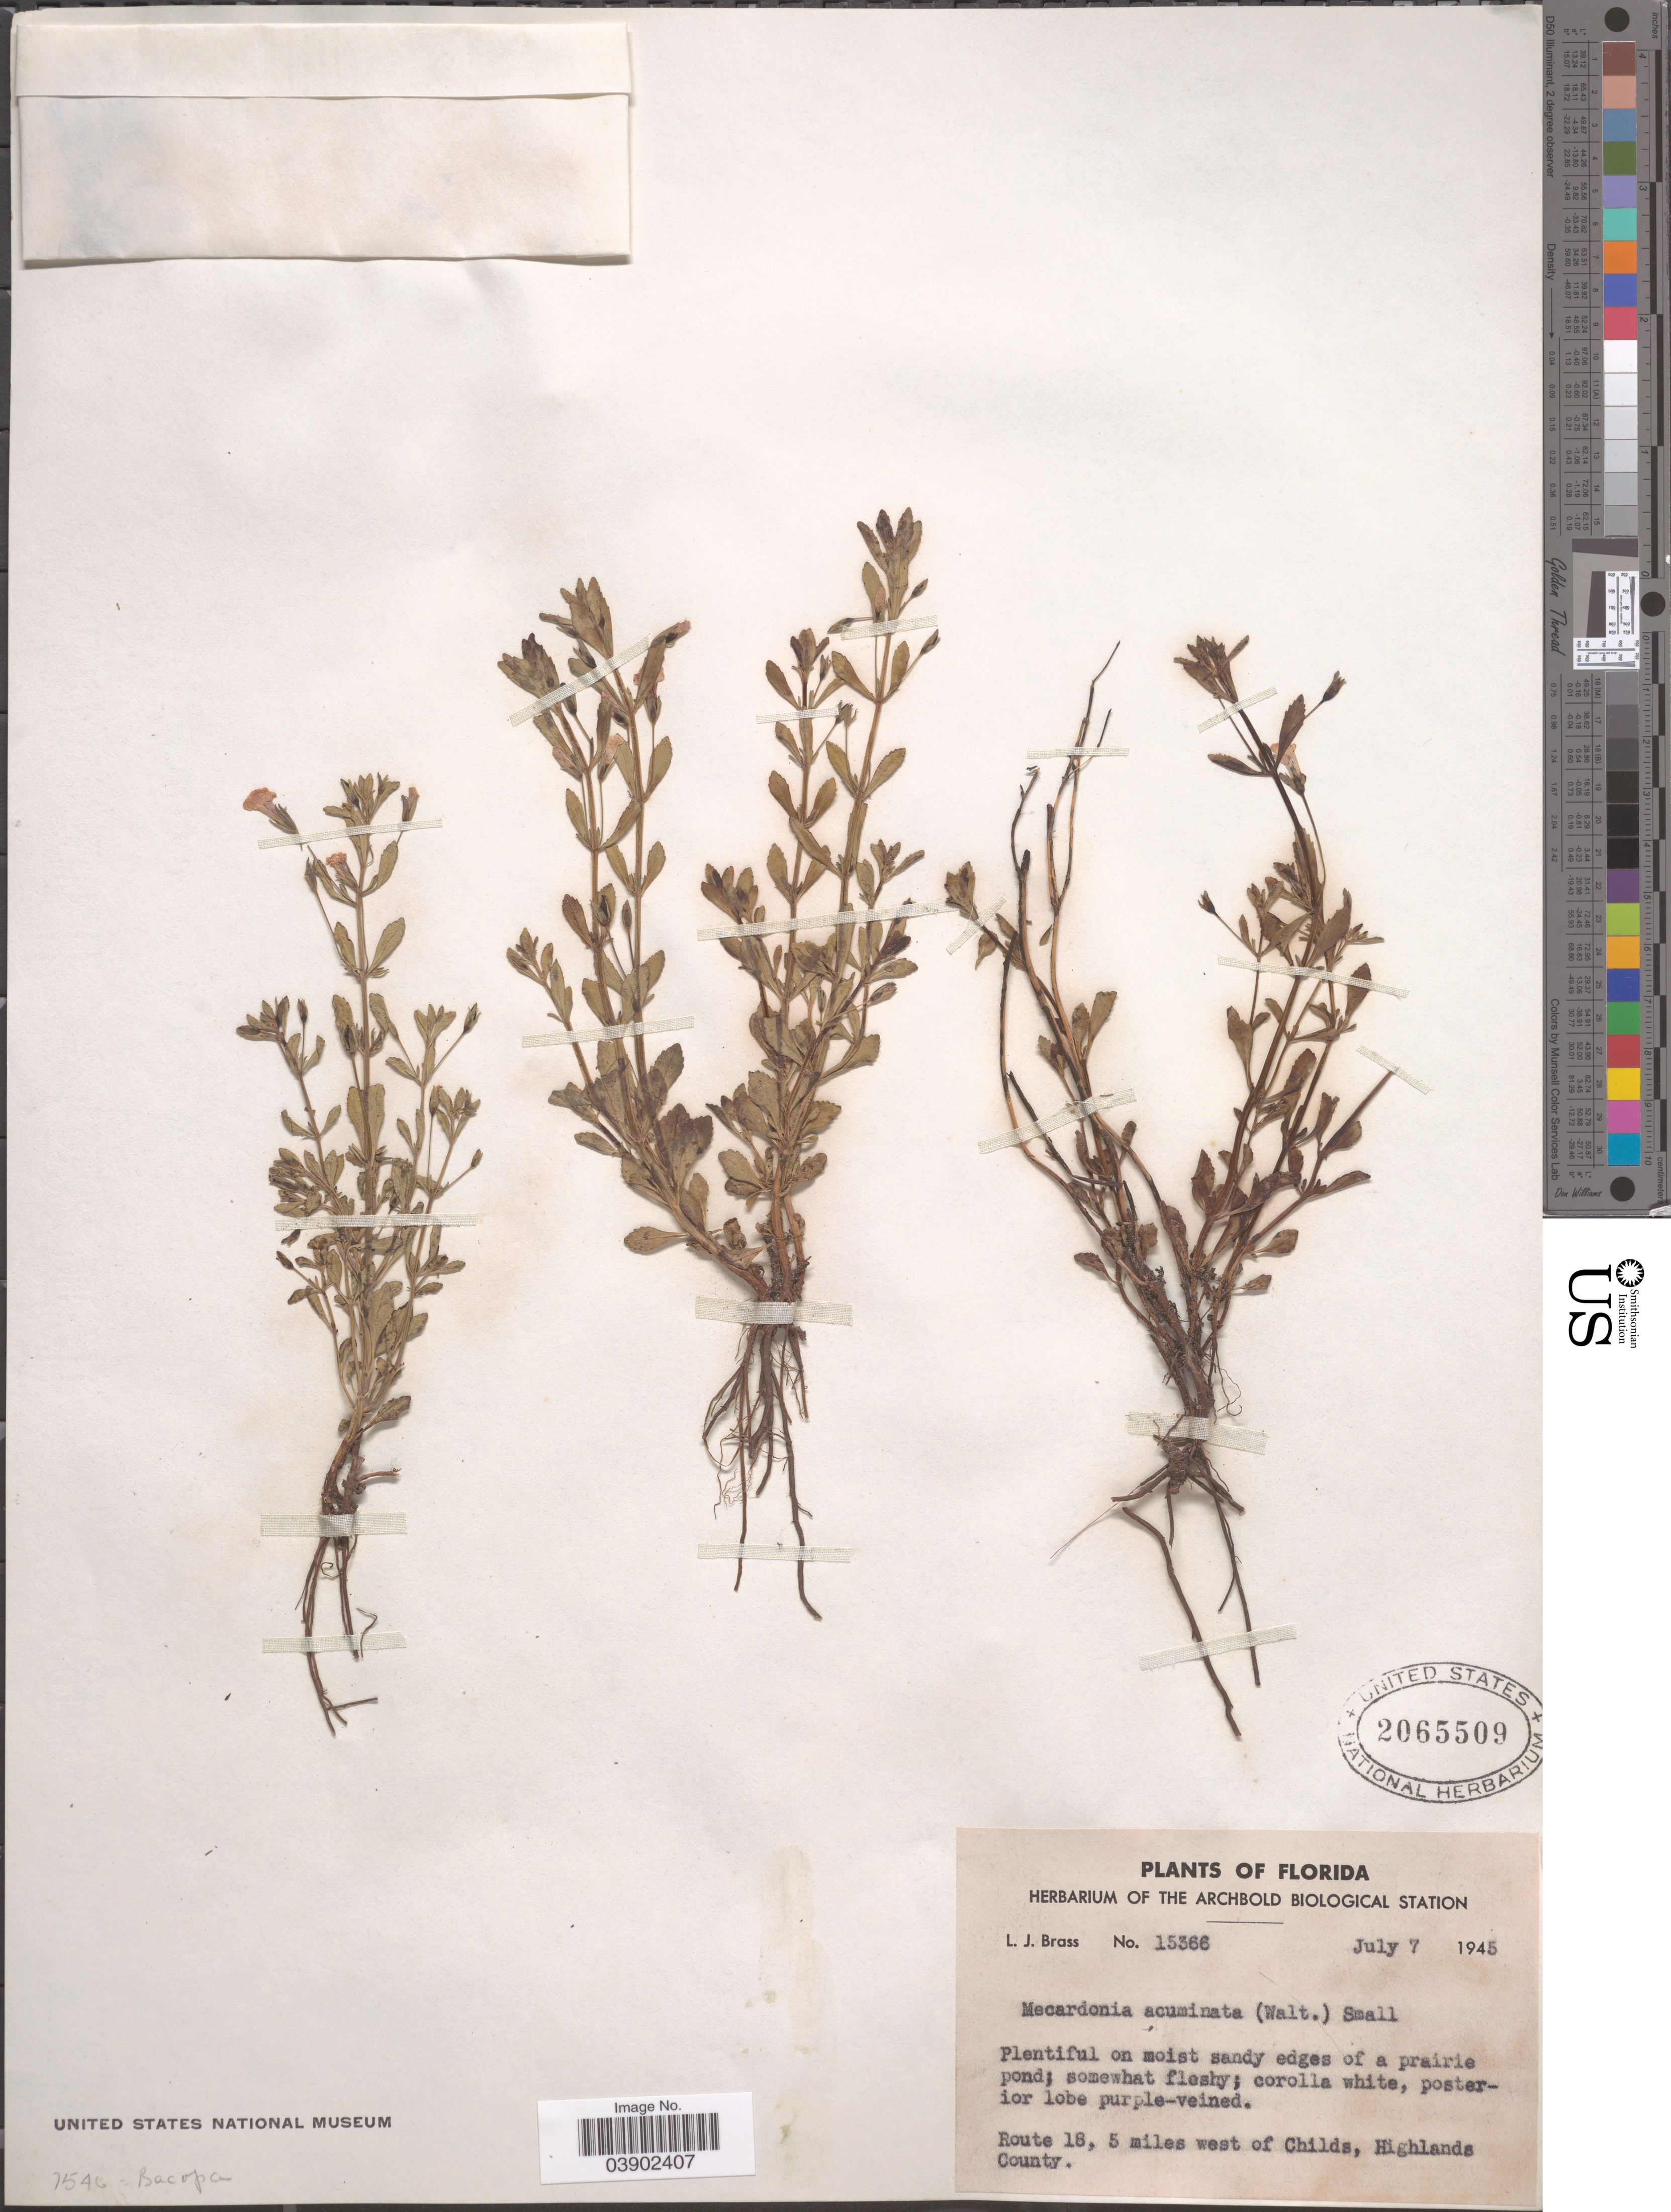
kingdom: Plantae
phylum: Tracheophyta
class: Magnoliopsida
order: Lamiales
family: Plantaginaceae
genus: Mecardonia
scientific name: Mecardonia vandellioides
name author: (Kunth) Pennell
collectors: L. J. Brass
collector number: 15366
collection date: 1945-07-07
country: United States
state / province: Florida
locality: Route 18, 5 miles west of Childs, Highlands County.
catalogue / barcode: US 2065509